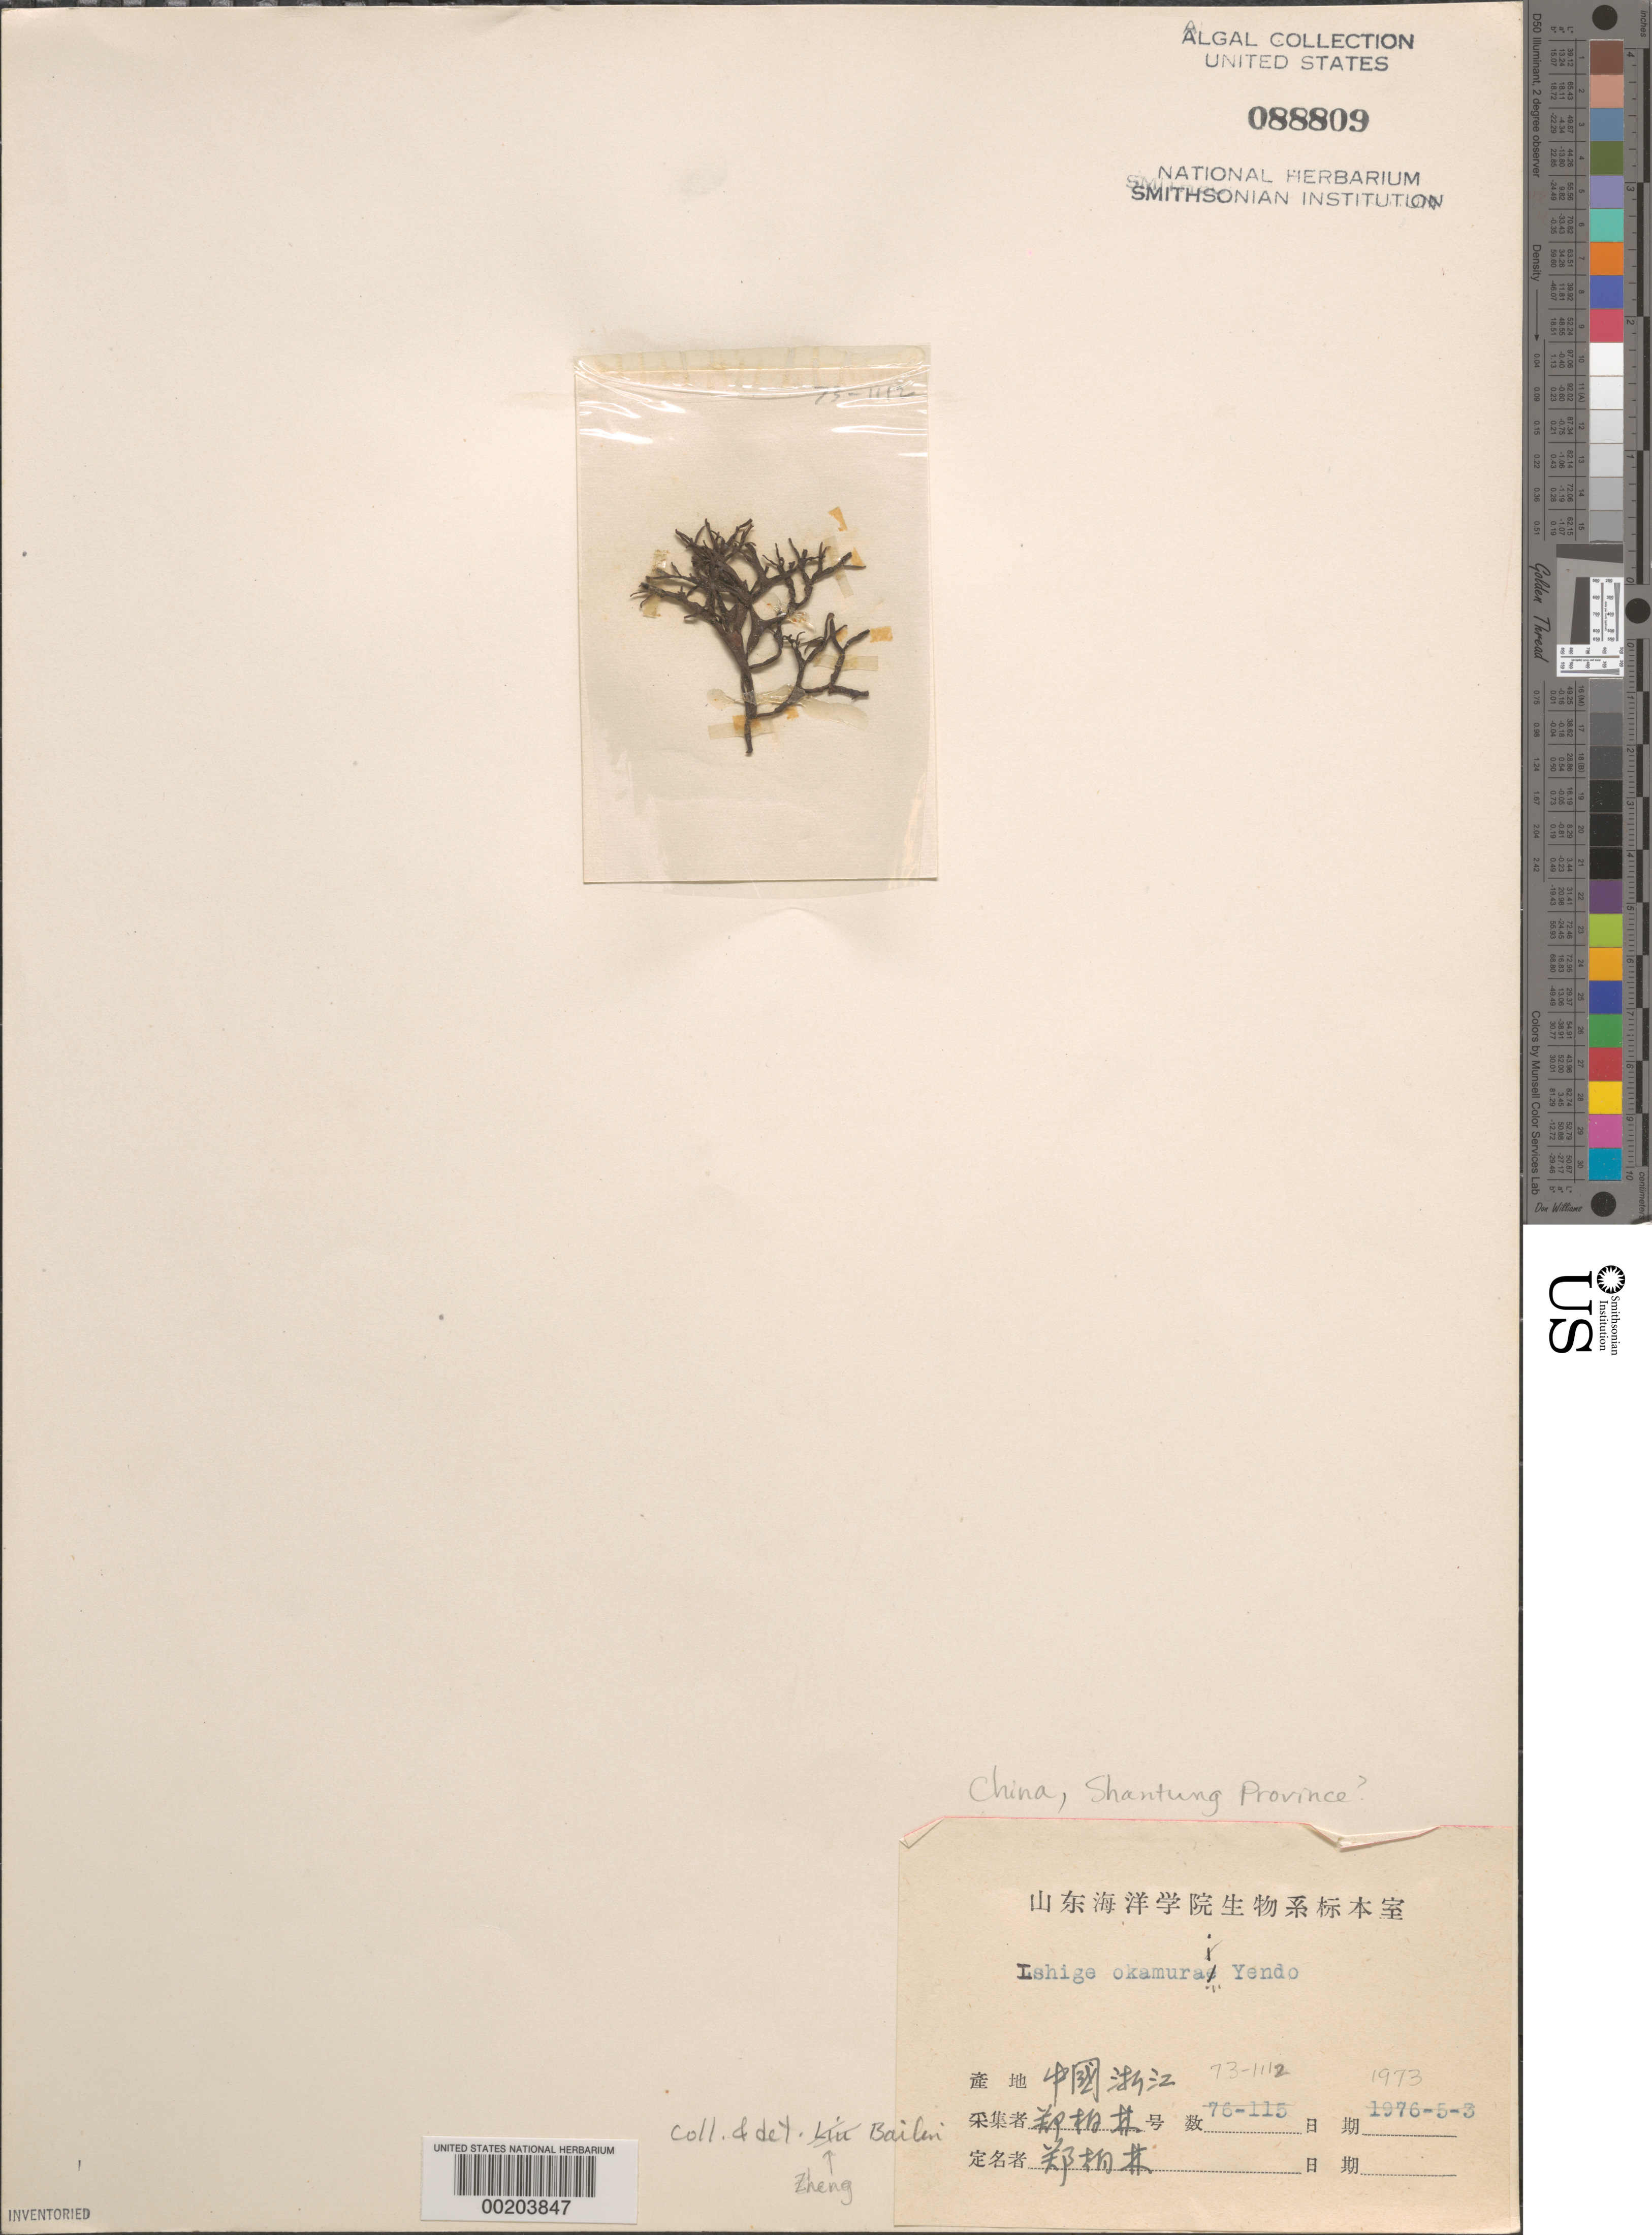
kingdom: Chromista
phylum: Ochrophyta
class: Phaeophyceae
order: Ishigeales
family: Ishigeaceae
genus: Ishige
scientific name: Ishige okamurae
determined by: Bailin, Z.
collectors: Z. Bailin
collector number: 73-1112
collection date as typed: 1973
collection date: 1973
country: China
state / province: Shandong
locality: Possibly Qingdau (Tsingtao)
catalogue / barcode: US 88809